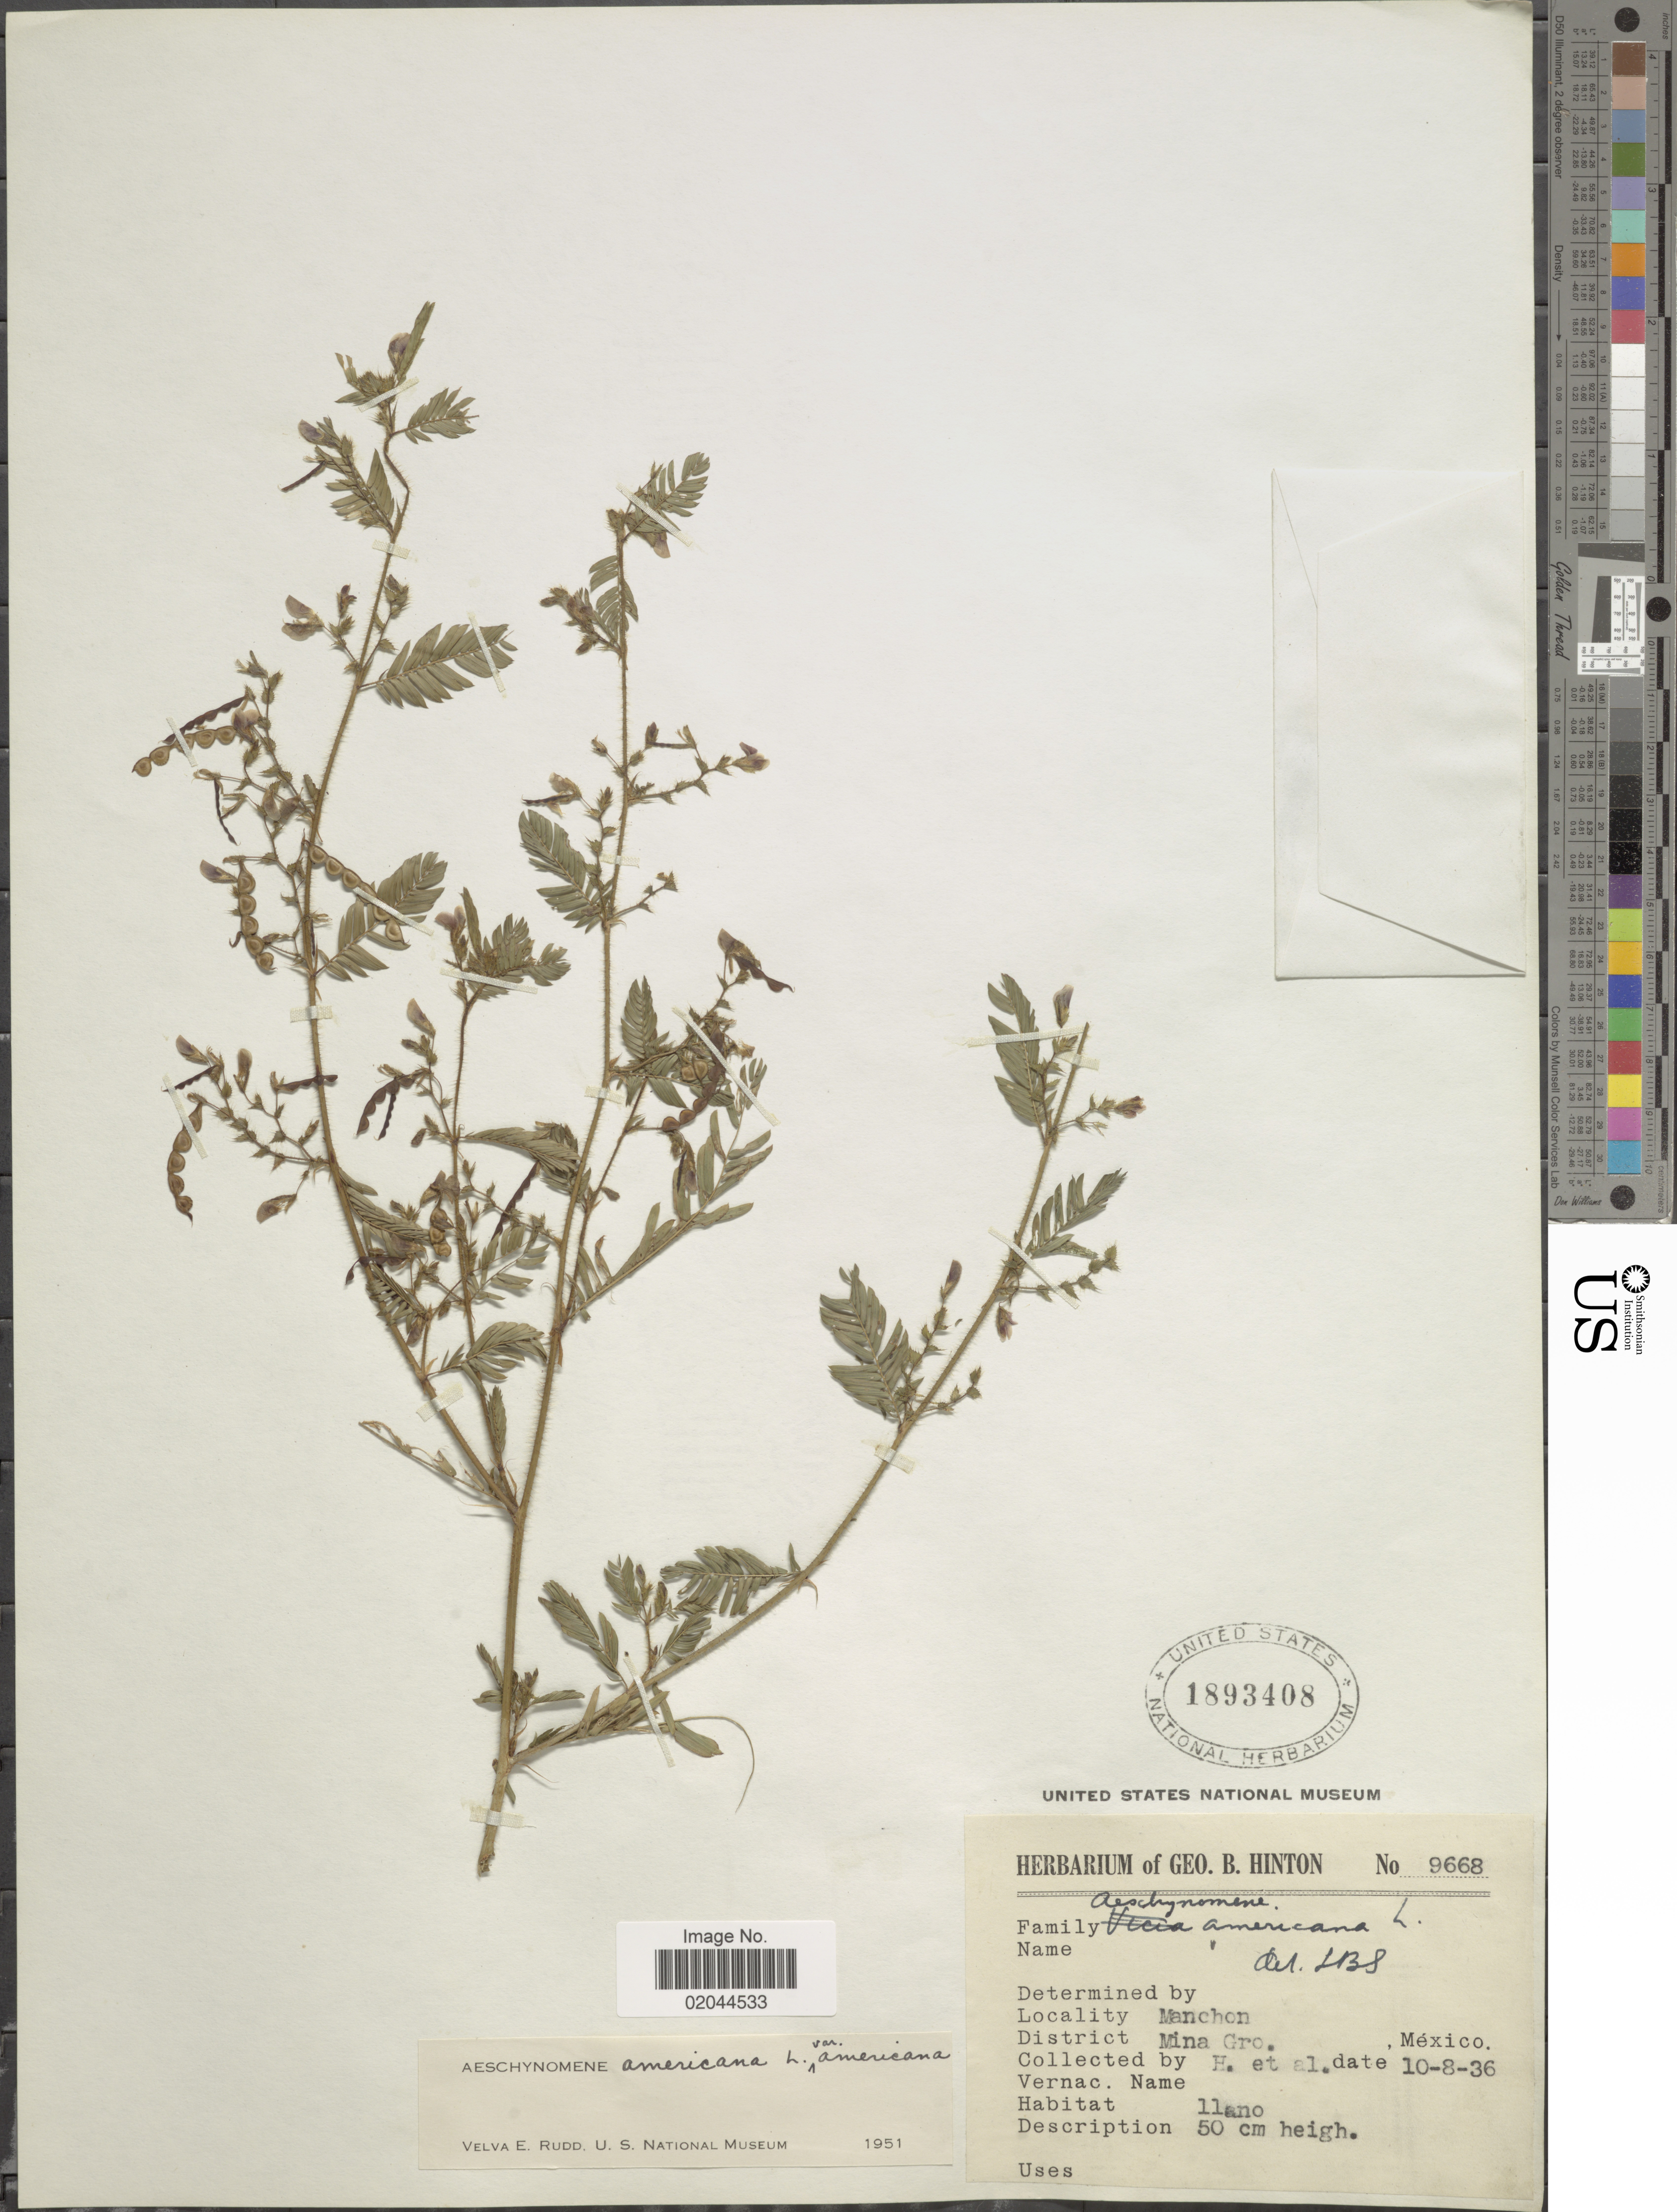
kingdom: Plantae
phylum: Tracheophyta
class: Magnoliopsida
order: Fabales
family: Fabaceae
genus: Aeschynomene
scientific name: Aeschynomene americana var. americana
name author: L.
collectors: G. B. Hinton & et al.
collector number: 9668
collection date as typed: Transcribed d/m/y: 10/8/36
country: Mexico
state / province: Guerrero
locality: Manchon, District Gro., llano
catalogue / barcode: US 1893408